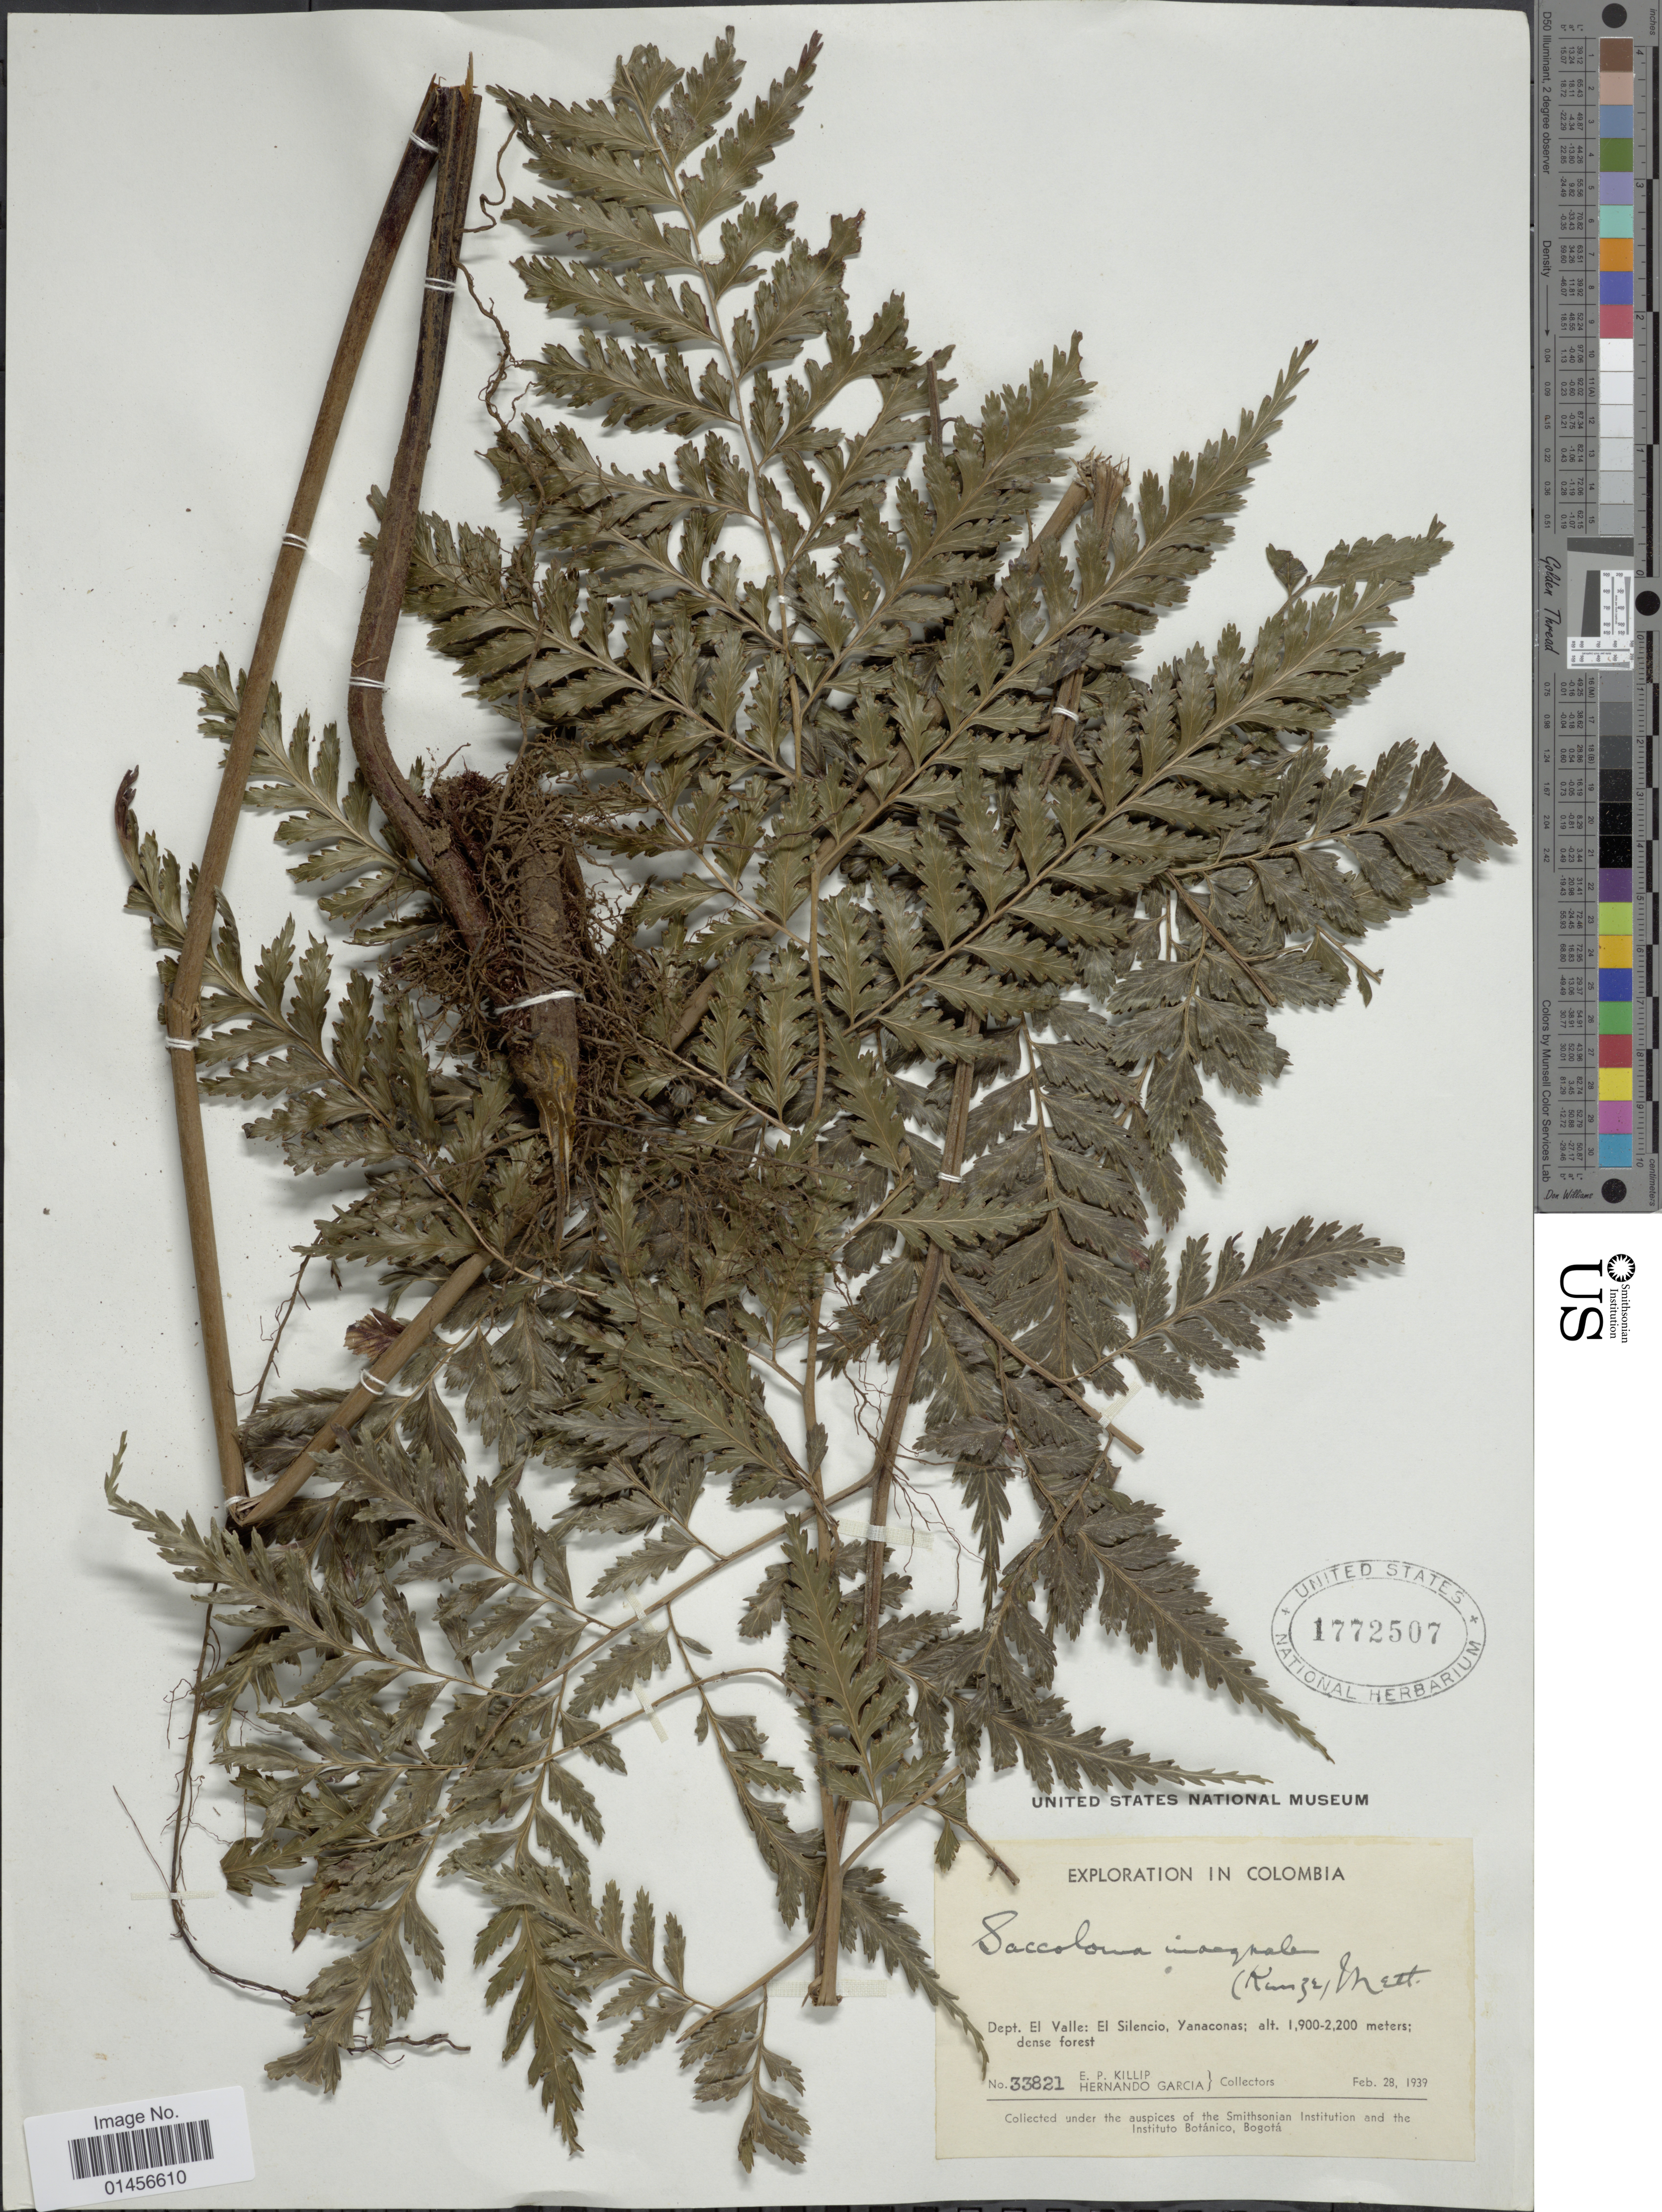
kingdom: Plantae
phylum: Tracheophyta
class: Polypodiopsida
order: Polypodiales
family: Saccolomataceae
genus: Saccoloma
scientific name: Saccoloma inaequale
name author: (Kunze) Mett.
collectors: E. P. Killip & H. Garcia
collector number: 33821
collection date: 1939-02-28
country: Colombia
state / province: Valle del Cauca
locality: Dept. El Valle: El Silencio, Yanaconas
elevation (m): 1900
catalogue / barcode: US 1772507